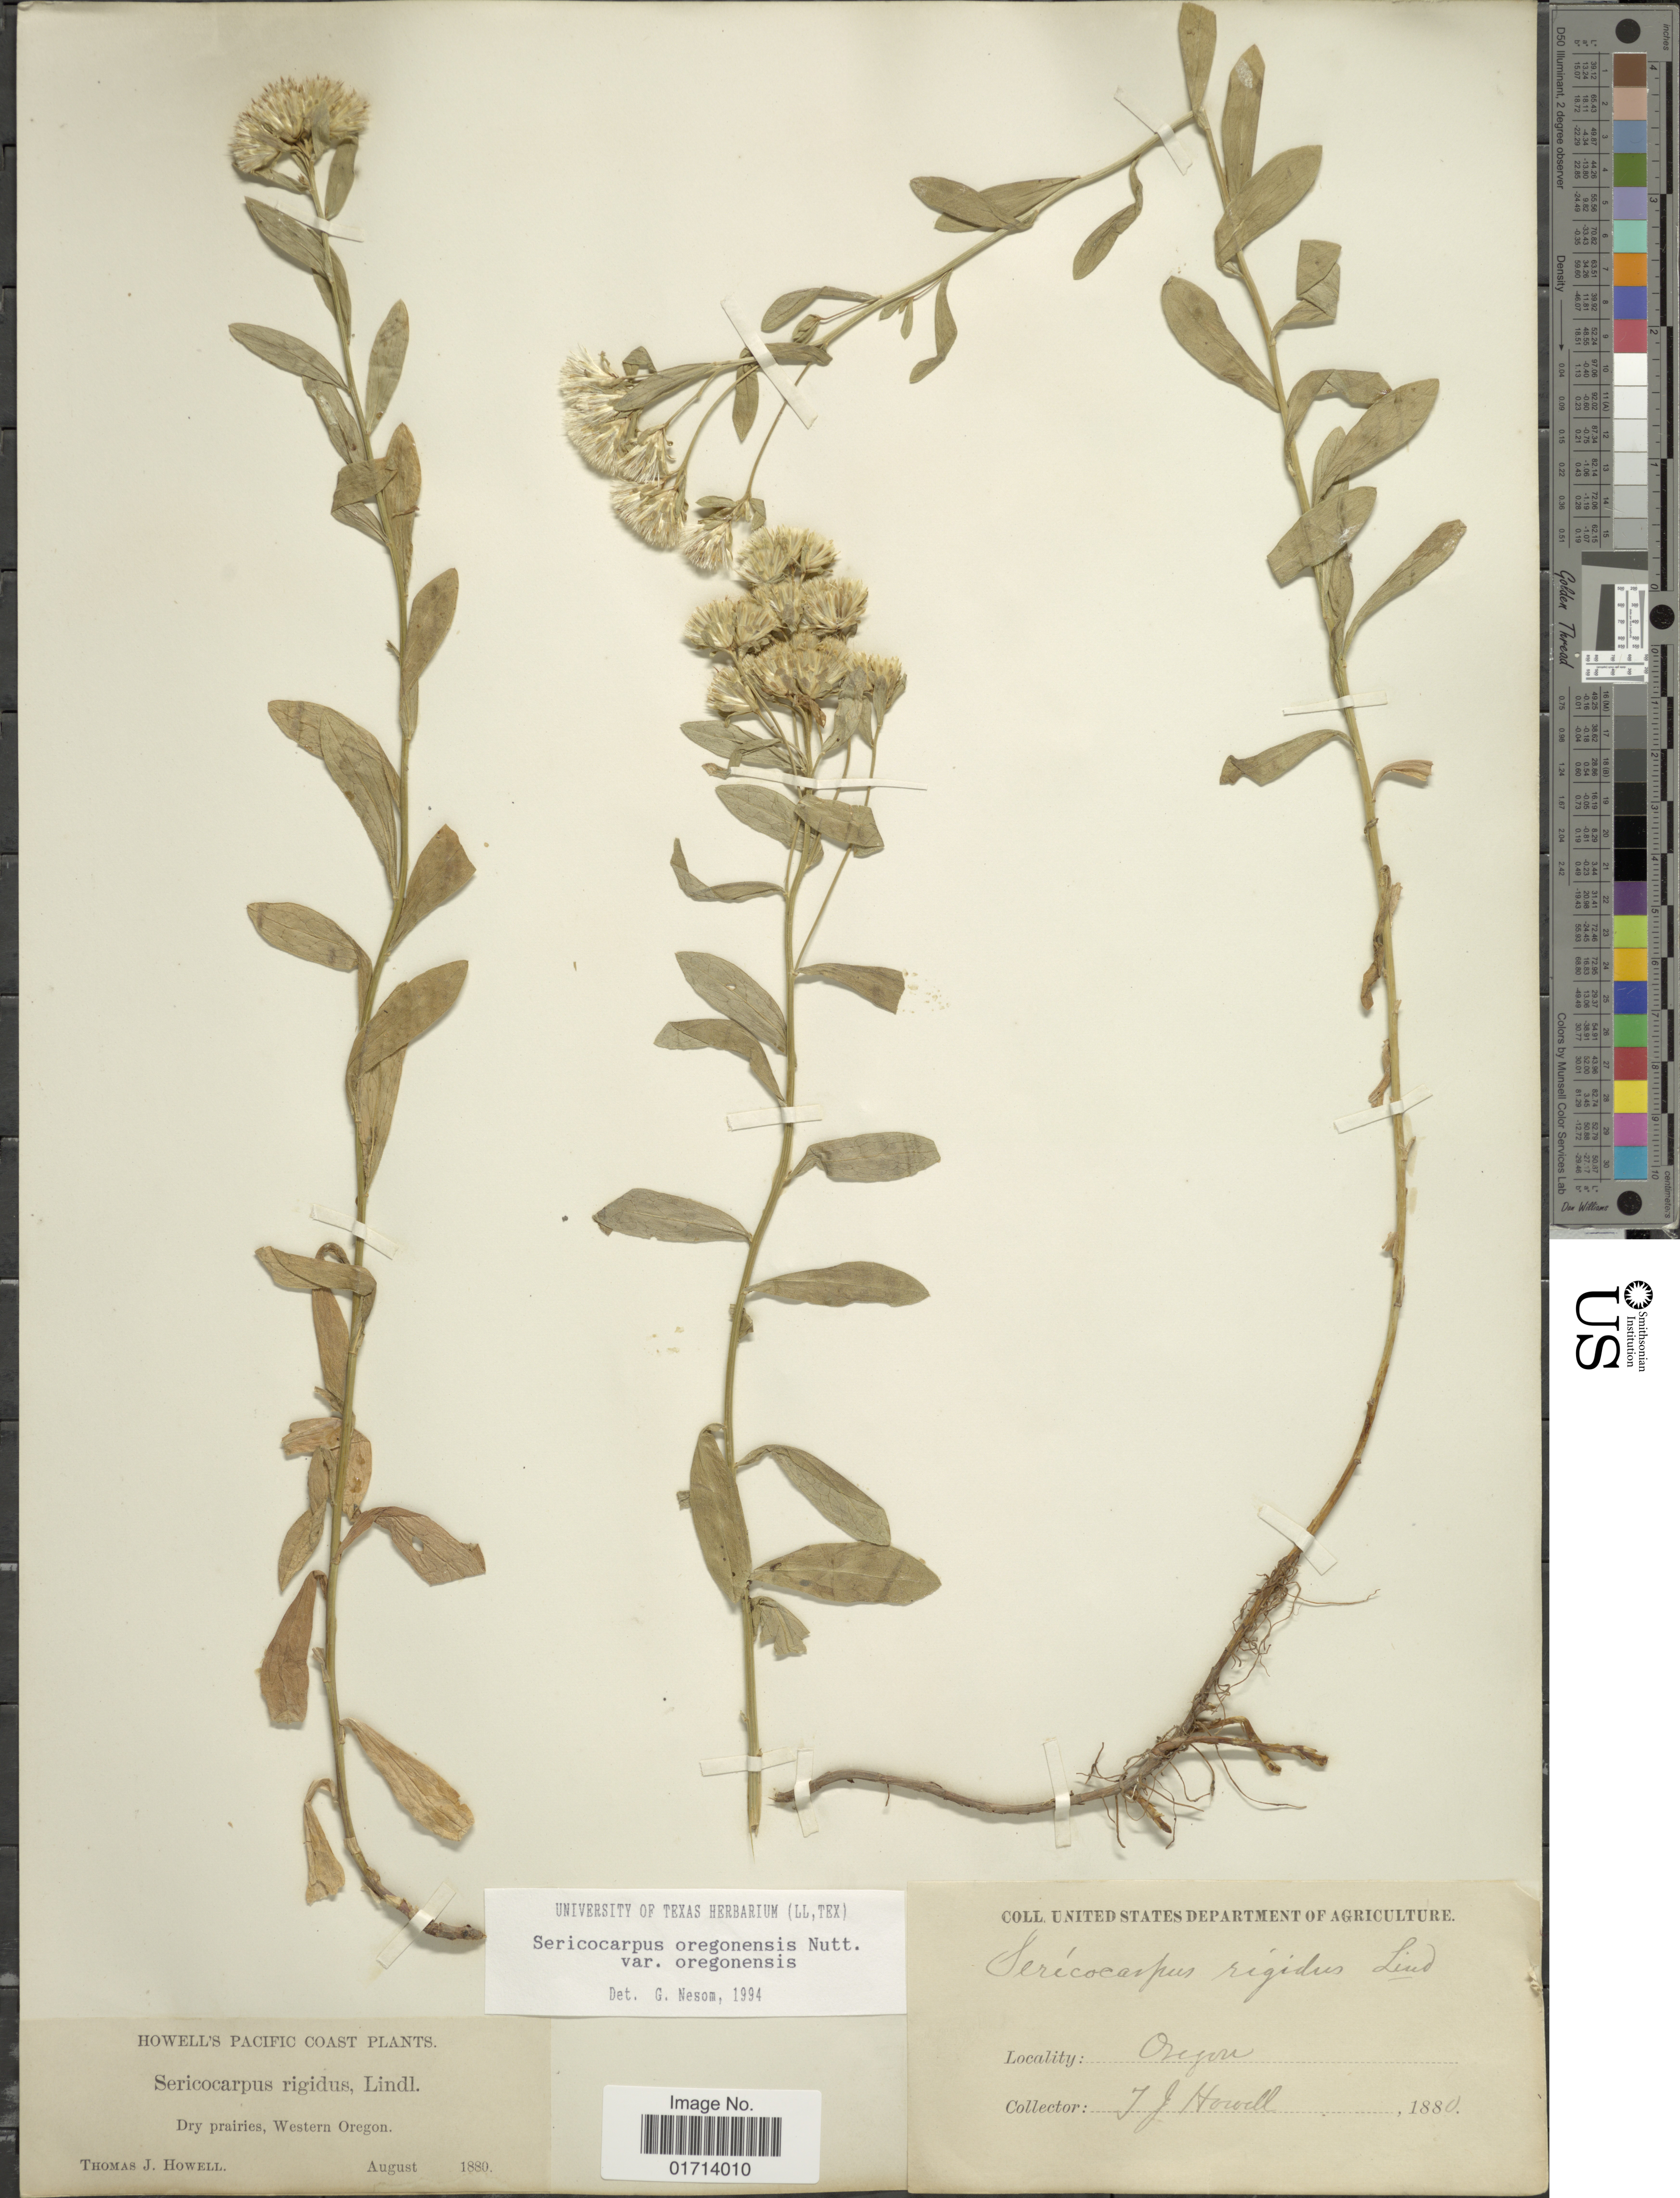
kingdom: Plantae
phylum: Tracheophyta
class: Magnoliopsida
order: Asterales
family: Asteraceae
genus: Sericocarpus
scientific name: Sericocarpus oregonensis var. oregonensis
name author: Nutt.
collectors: T. J. Howell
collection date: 1880-08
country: United States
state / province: Oregon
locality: Western Oregon